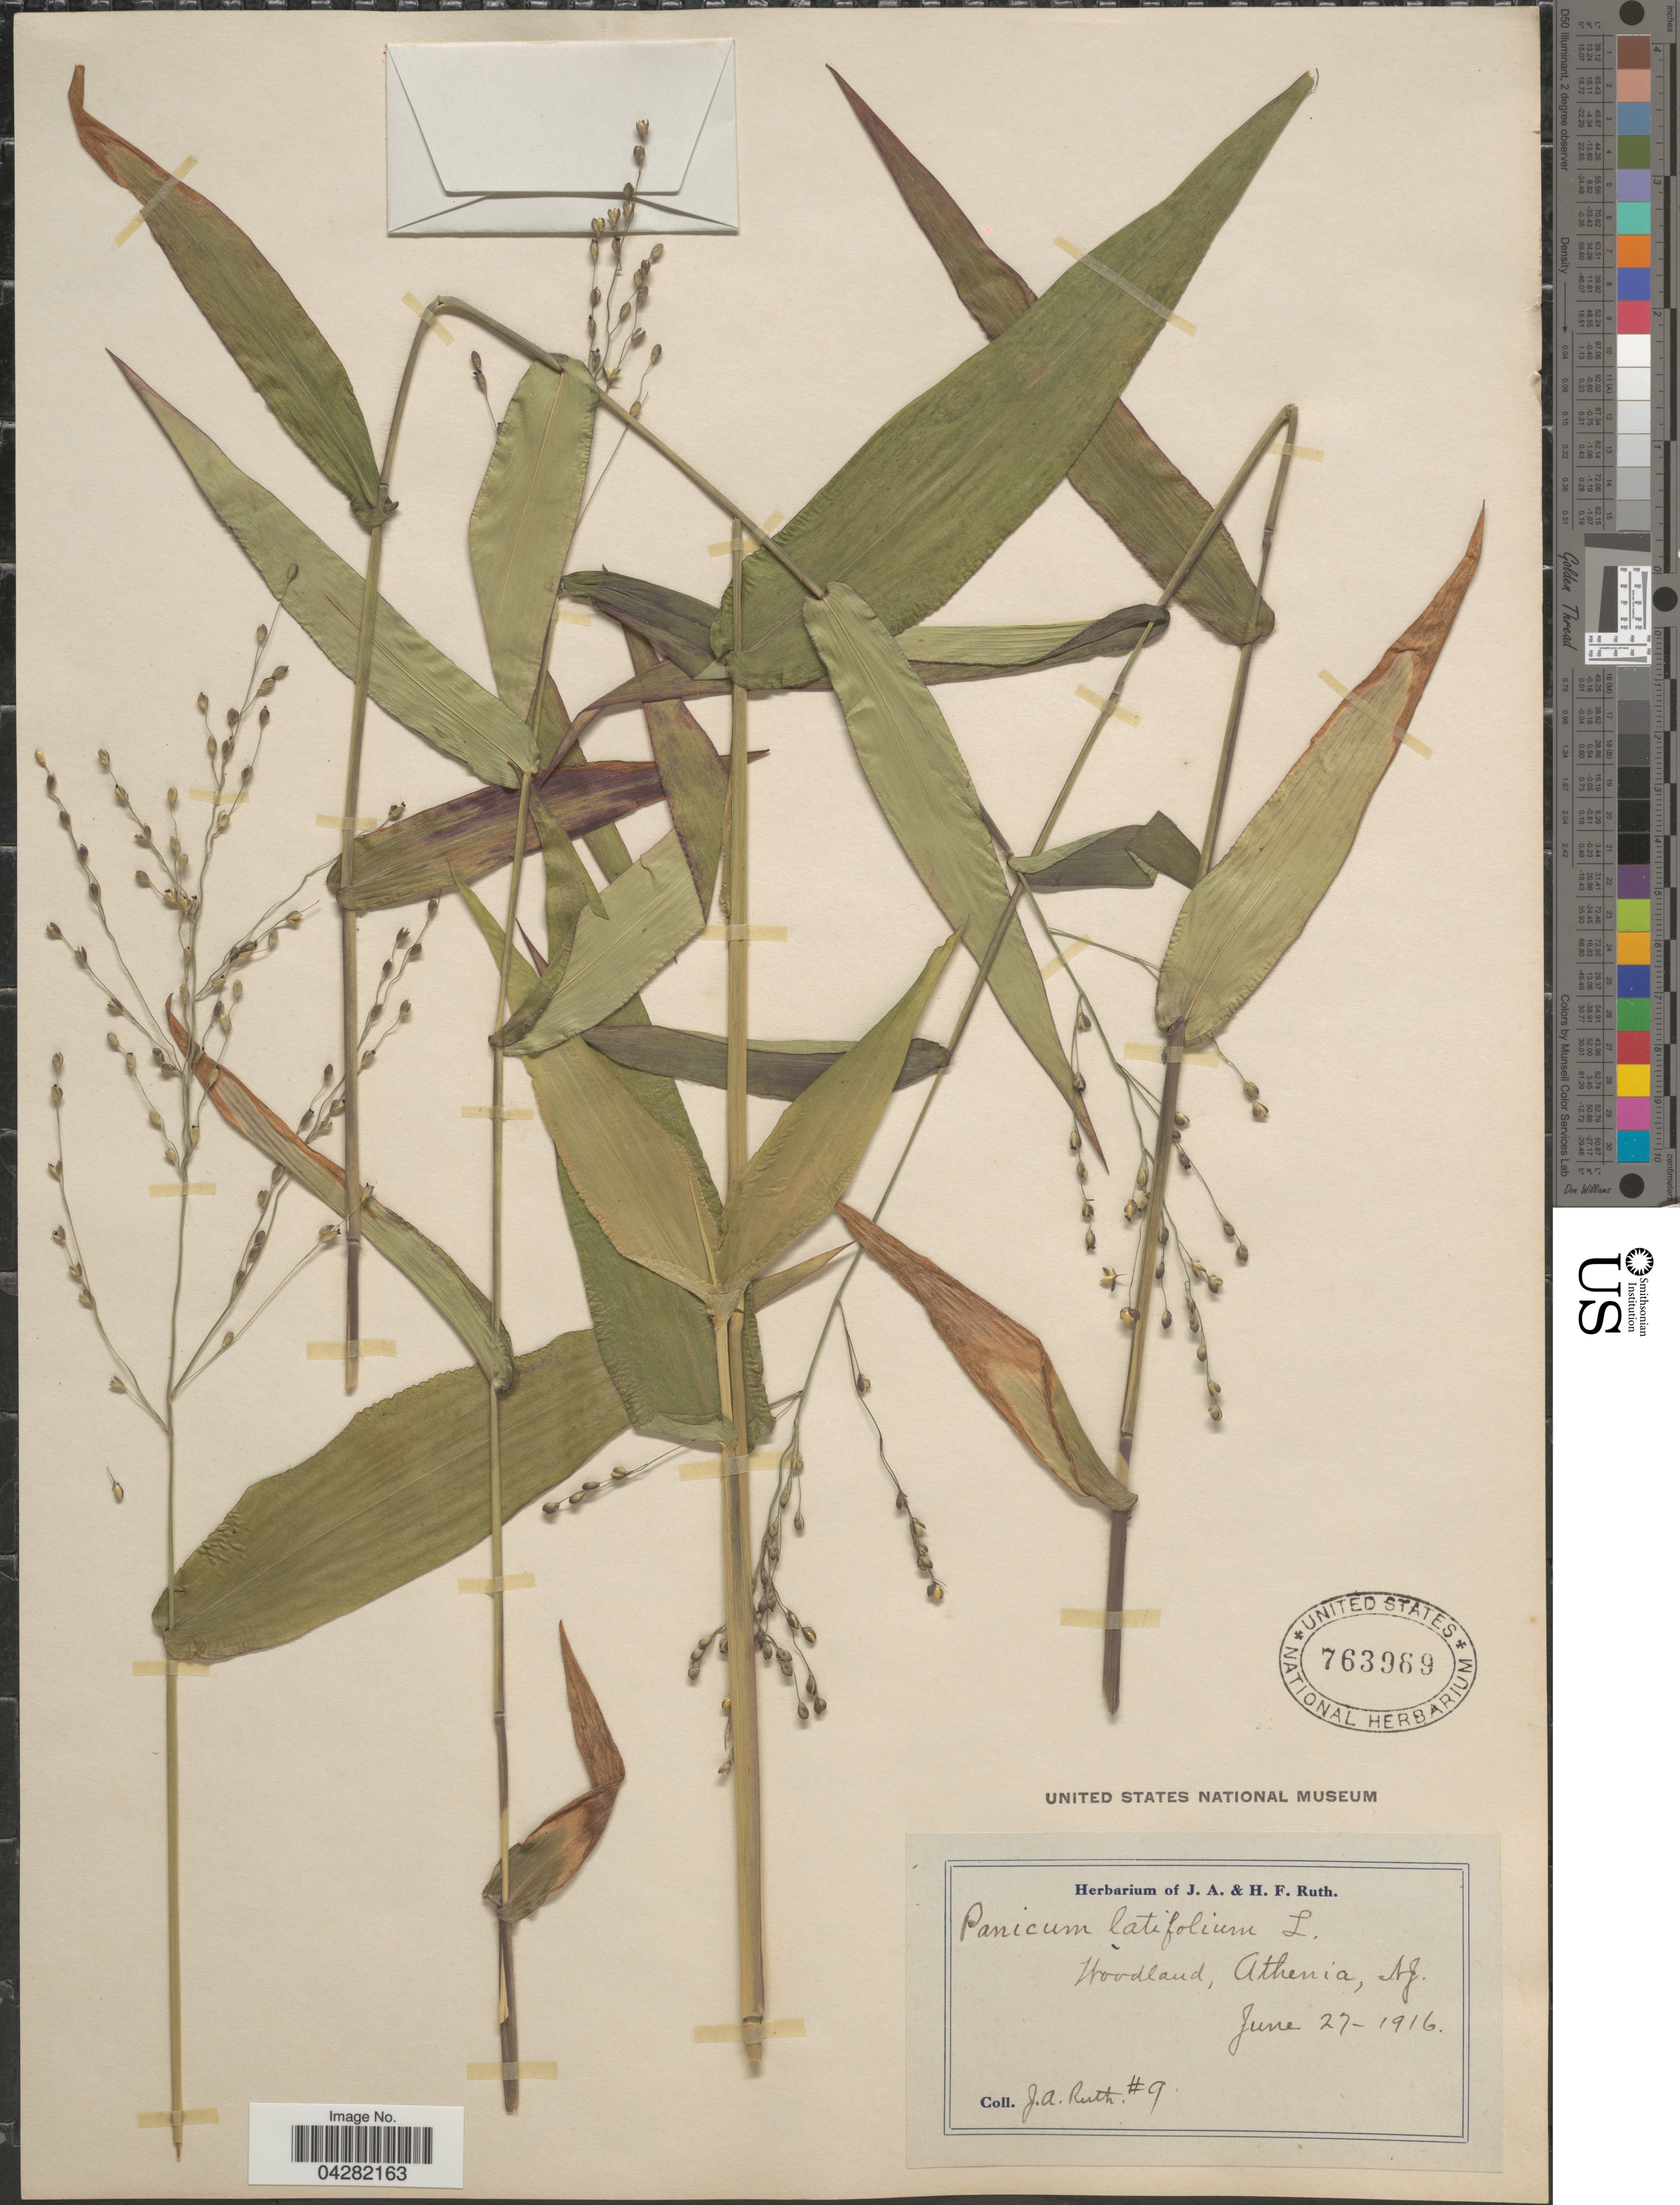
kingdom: Plantae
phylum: Tracheophyta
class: Liliopsida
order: Poales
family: Poaceae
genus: Dichanthelium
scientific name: Dichanthelium latifolium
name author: (L.) Harvill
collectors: J. Ruth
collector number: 9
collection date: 1916-06-27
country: United States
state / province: New Jersey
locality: Woodland, Athenia.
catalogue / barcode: US 763969